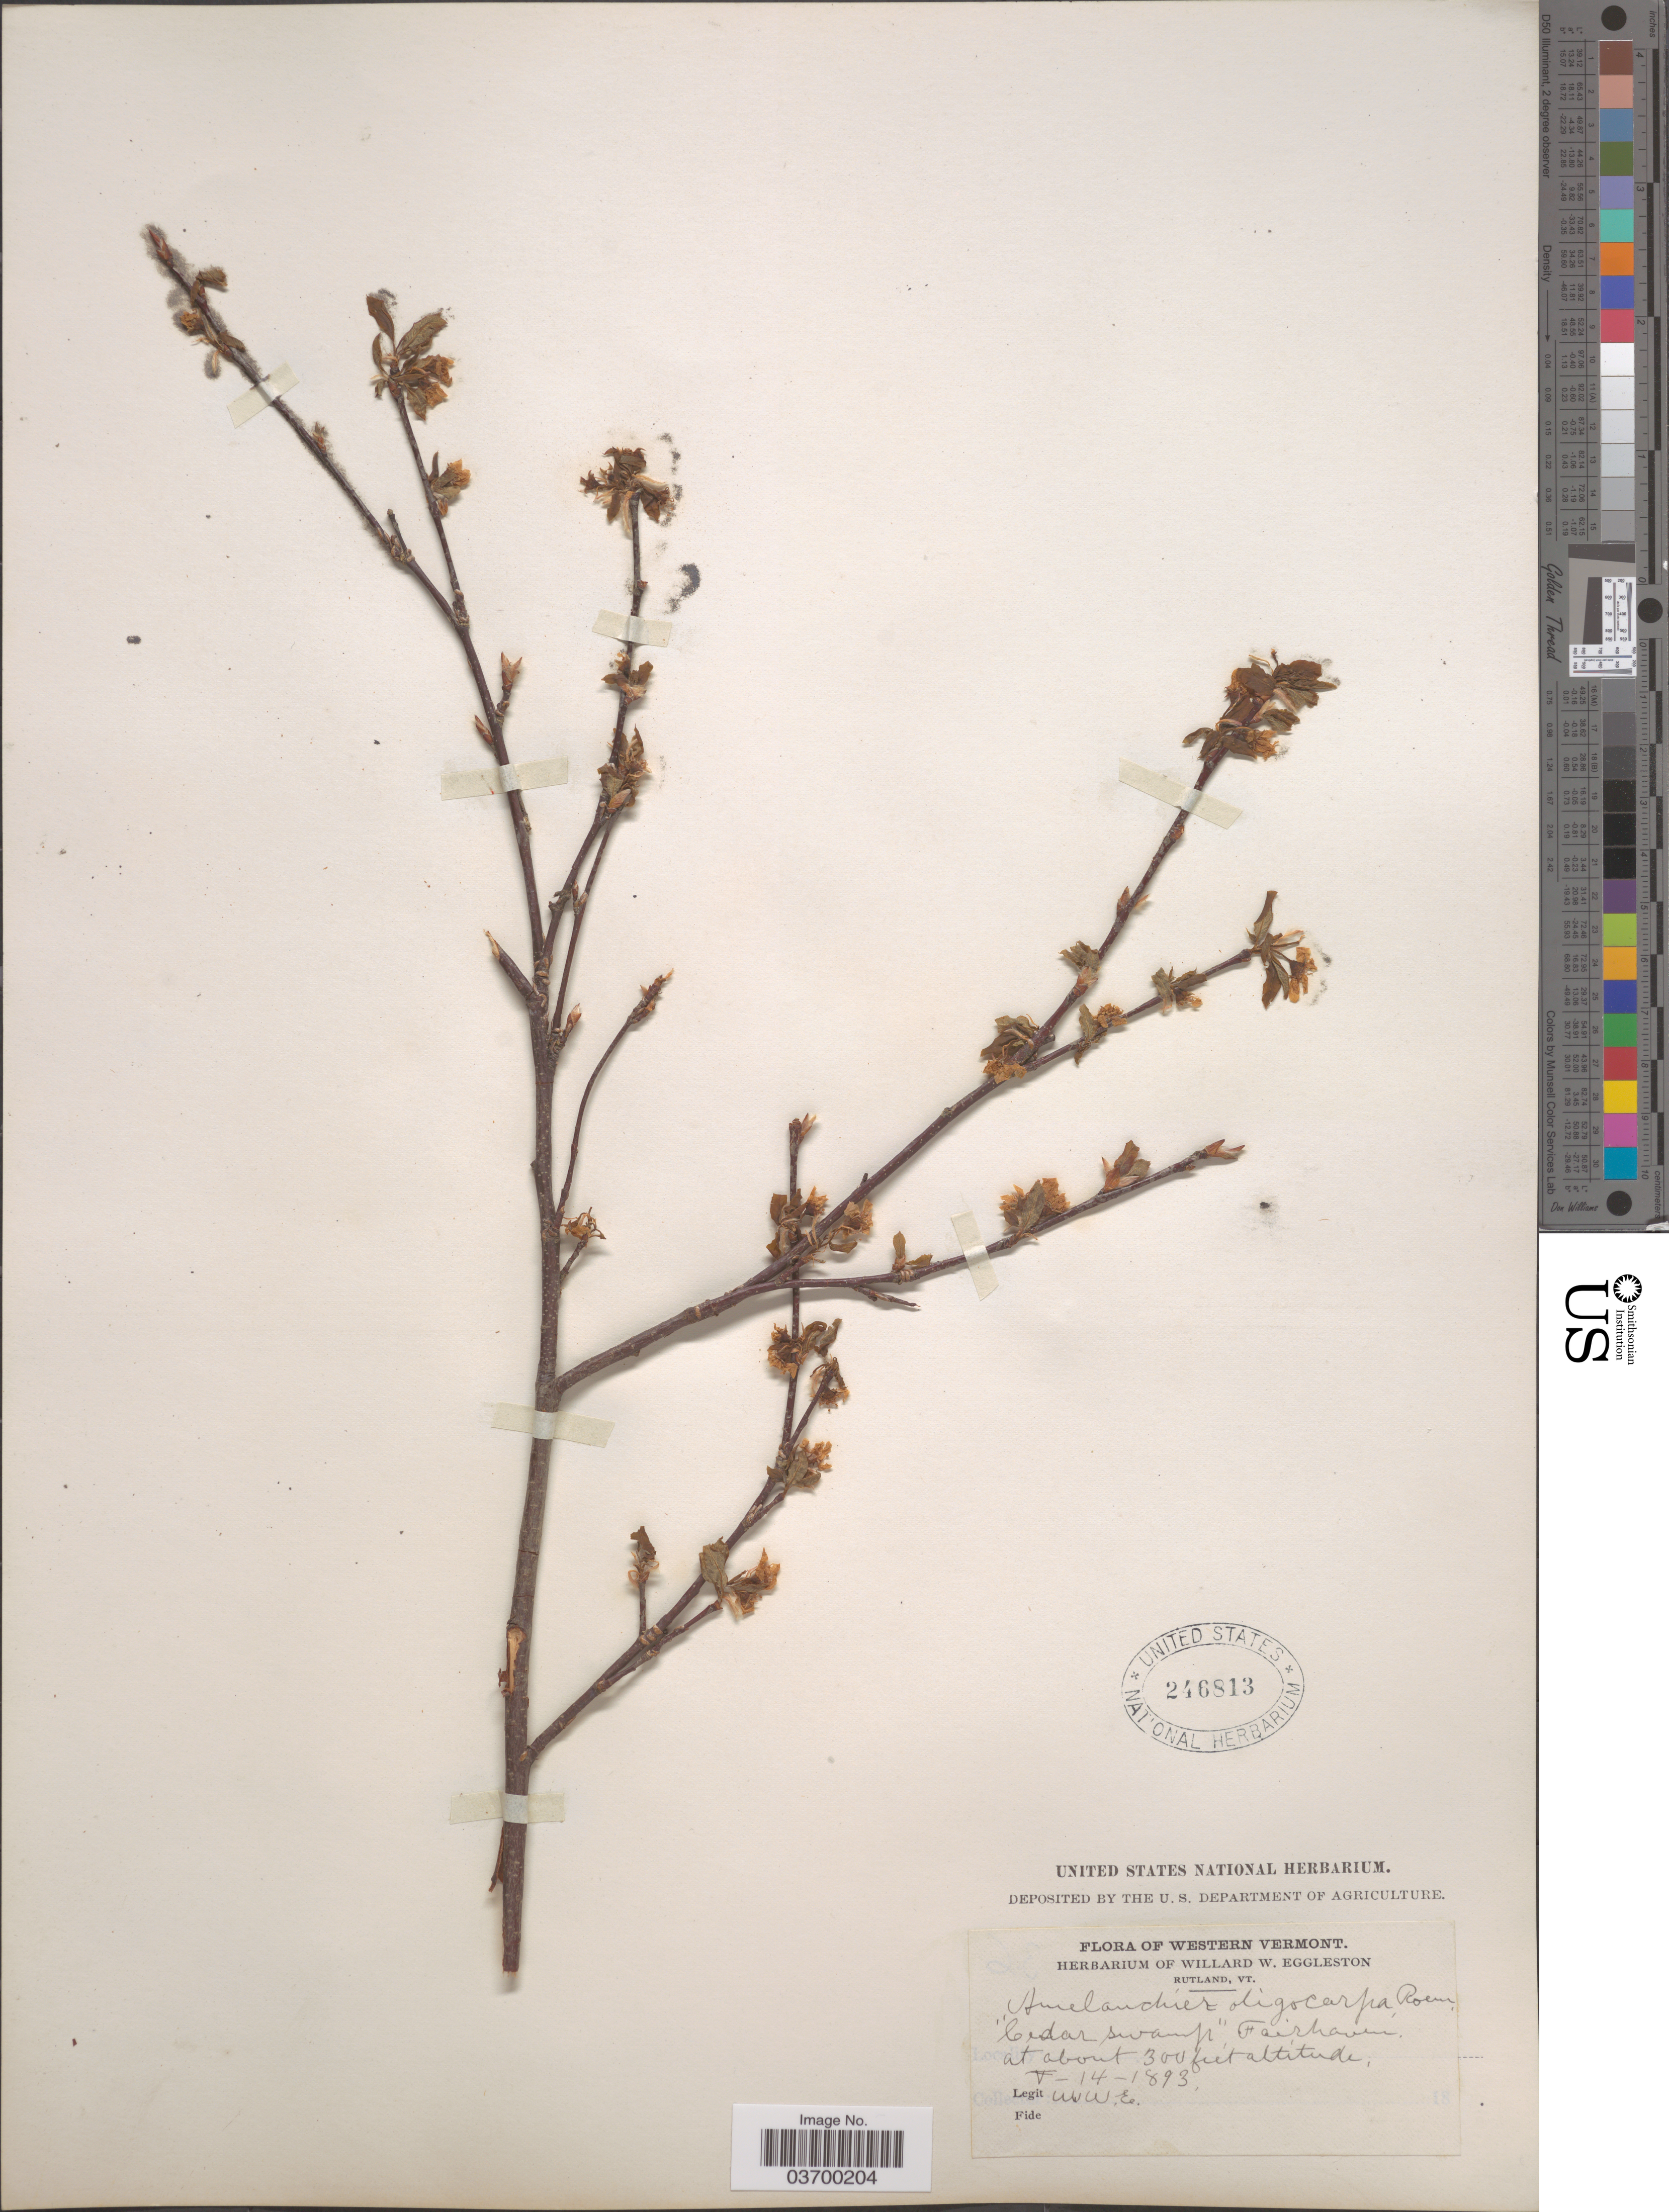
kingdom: Plantae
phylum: Tracheophyta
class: Magnoliopsida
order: Rosales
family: Rosaceae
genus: Amelanchier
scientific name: Amelanchier bartramiana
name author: (Tausch) M. Roem.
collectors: W. W. Eggleston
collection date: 1893-05-14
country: United States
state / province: Vermont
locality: Western Vermont. "Cedar Swamp", Fairhaven.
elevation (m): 91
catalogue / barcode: US 246813